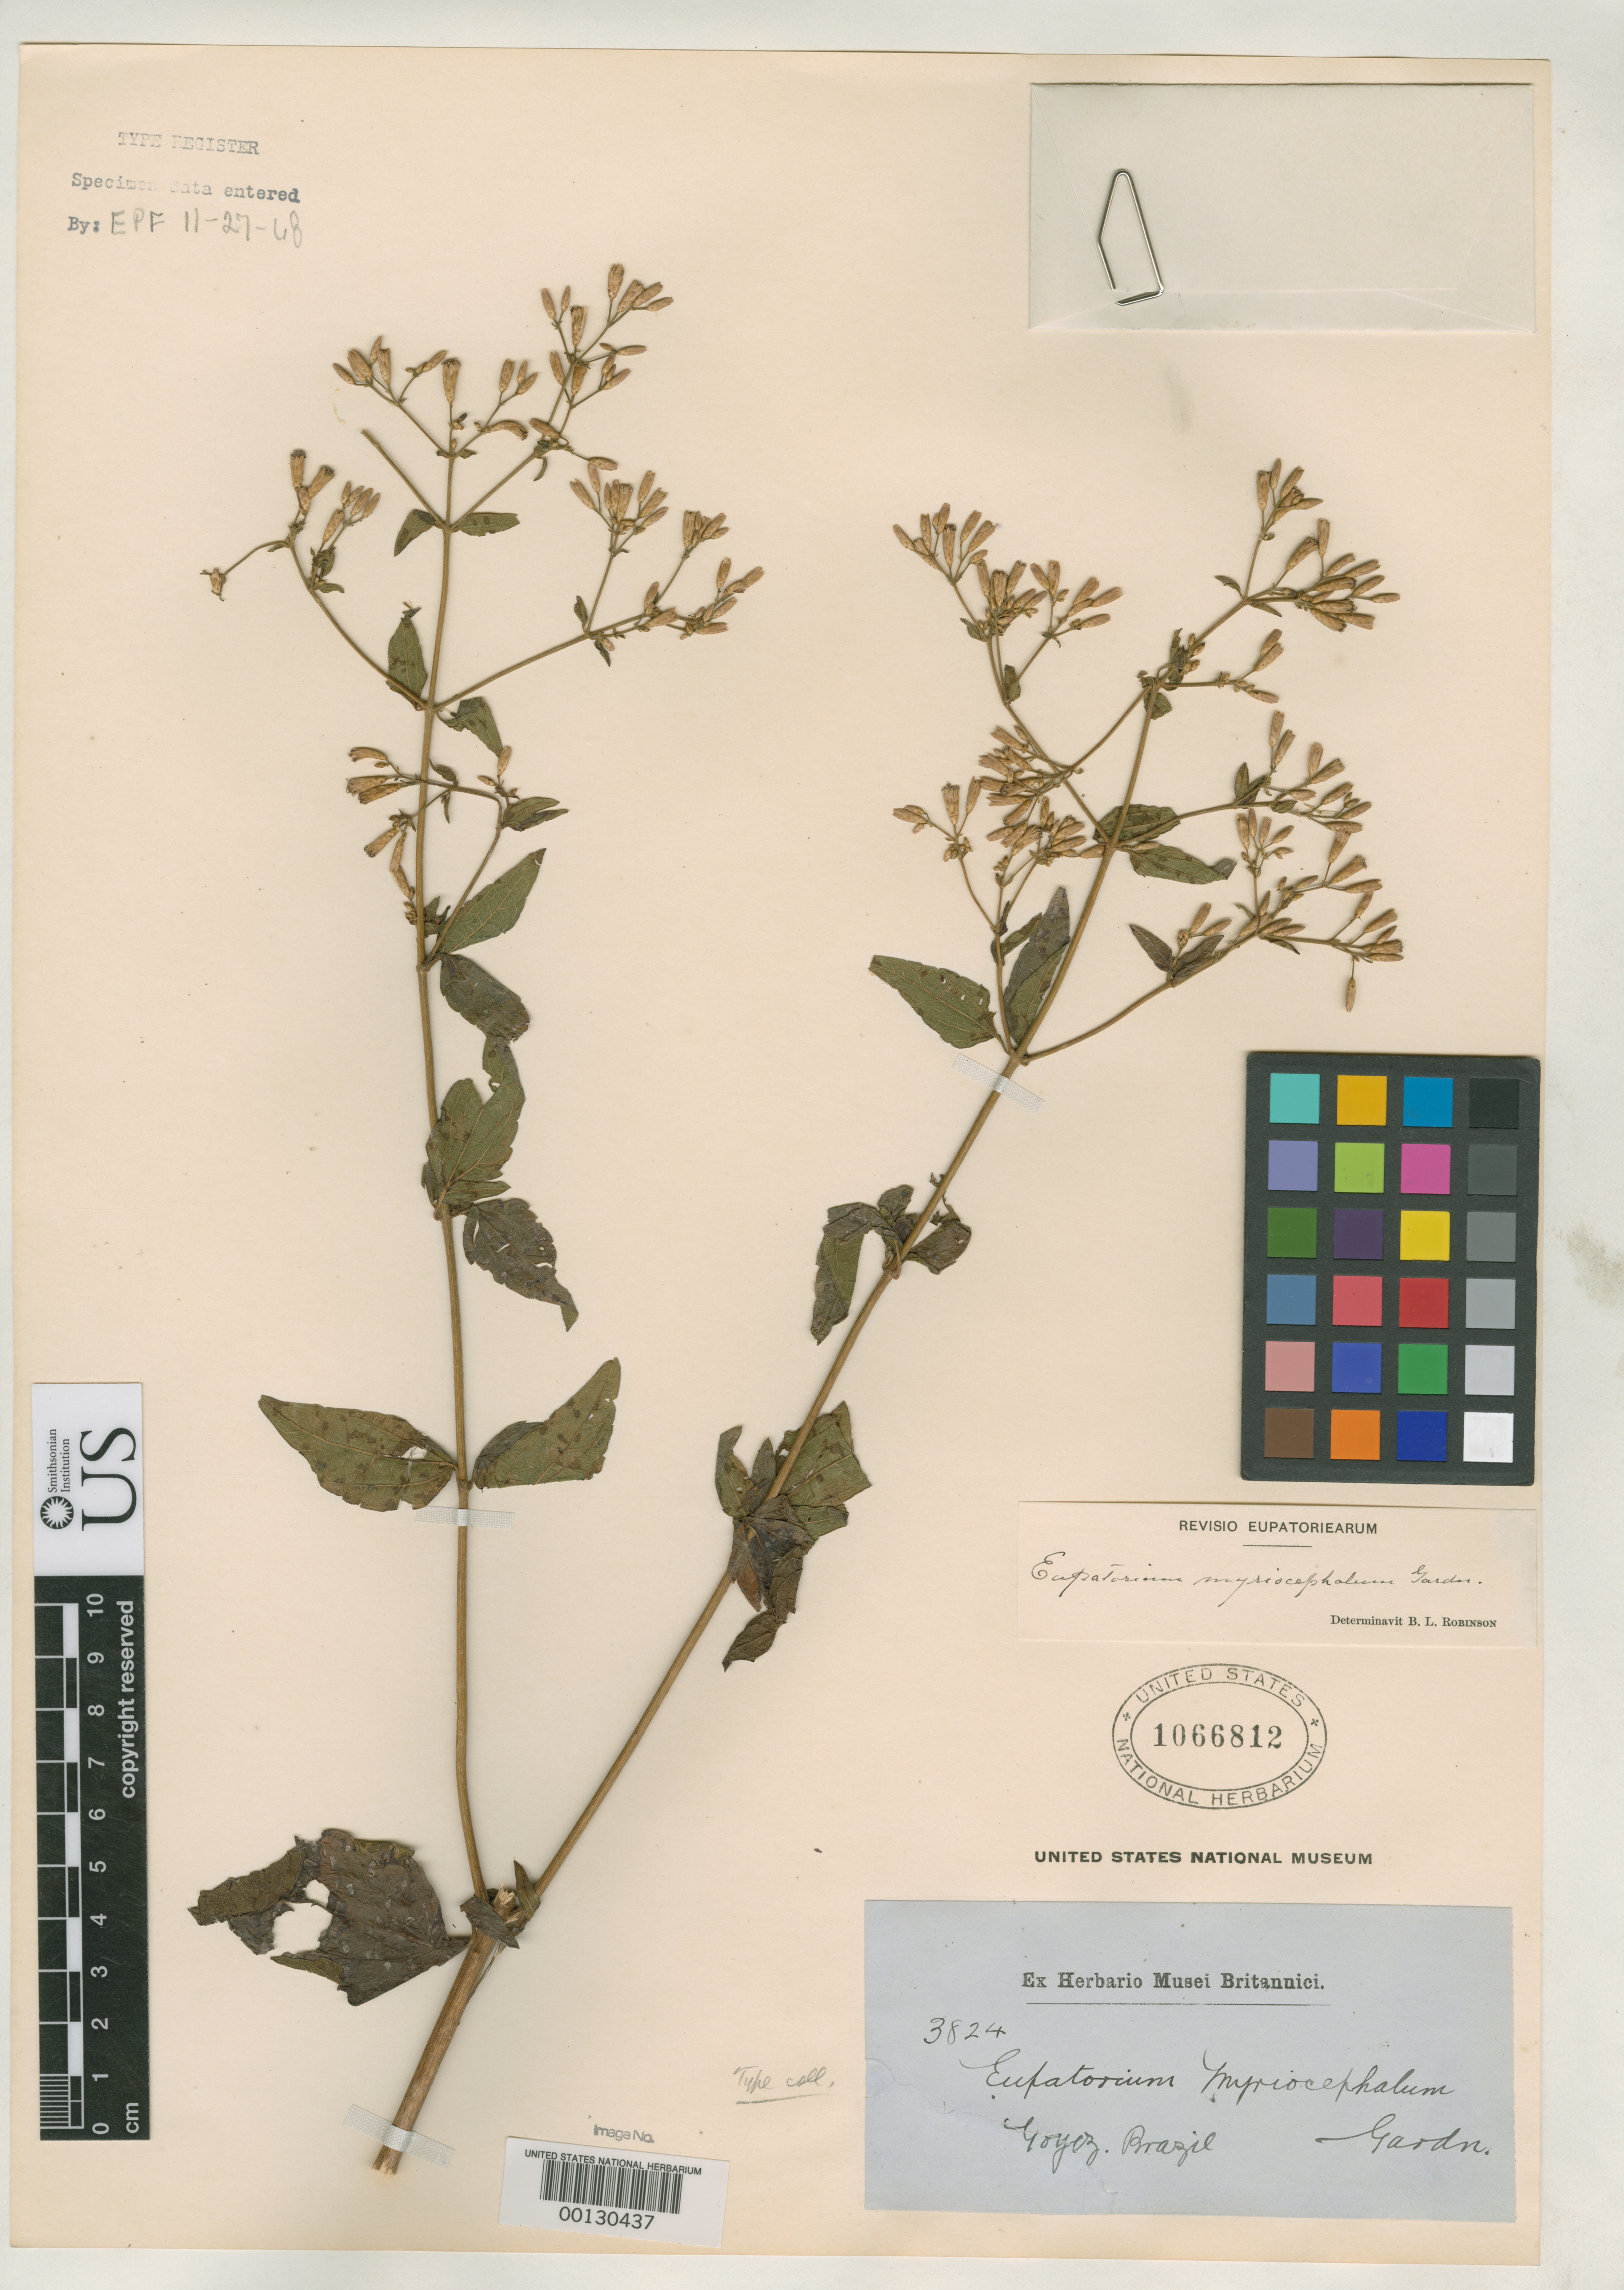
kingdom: Plantae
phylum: Tracheophyta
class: Magnoliopsida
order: Asterales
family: Asteraceae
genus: Eupatorium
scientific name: Eupatorium myriocephalum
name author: Gardner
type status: Isotype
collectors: G. Gardner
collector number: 3824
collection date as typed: Mar 1840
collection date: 1840-03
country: Brazil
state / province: Goiás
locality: Inter Porto Imperial et Lunie, ad flum Tocantins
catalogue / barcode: US 1066812